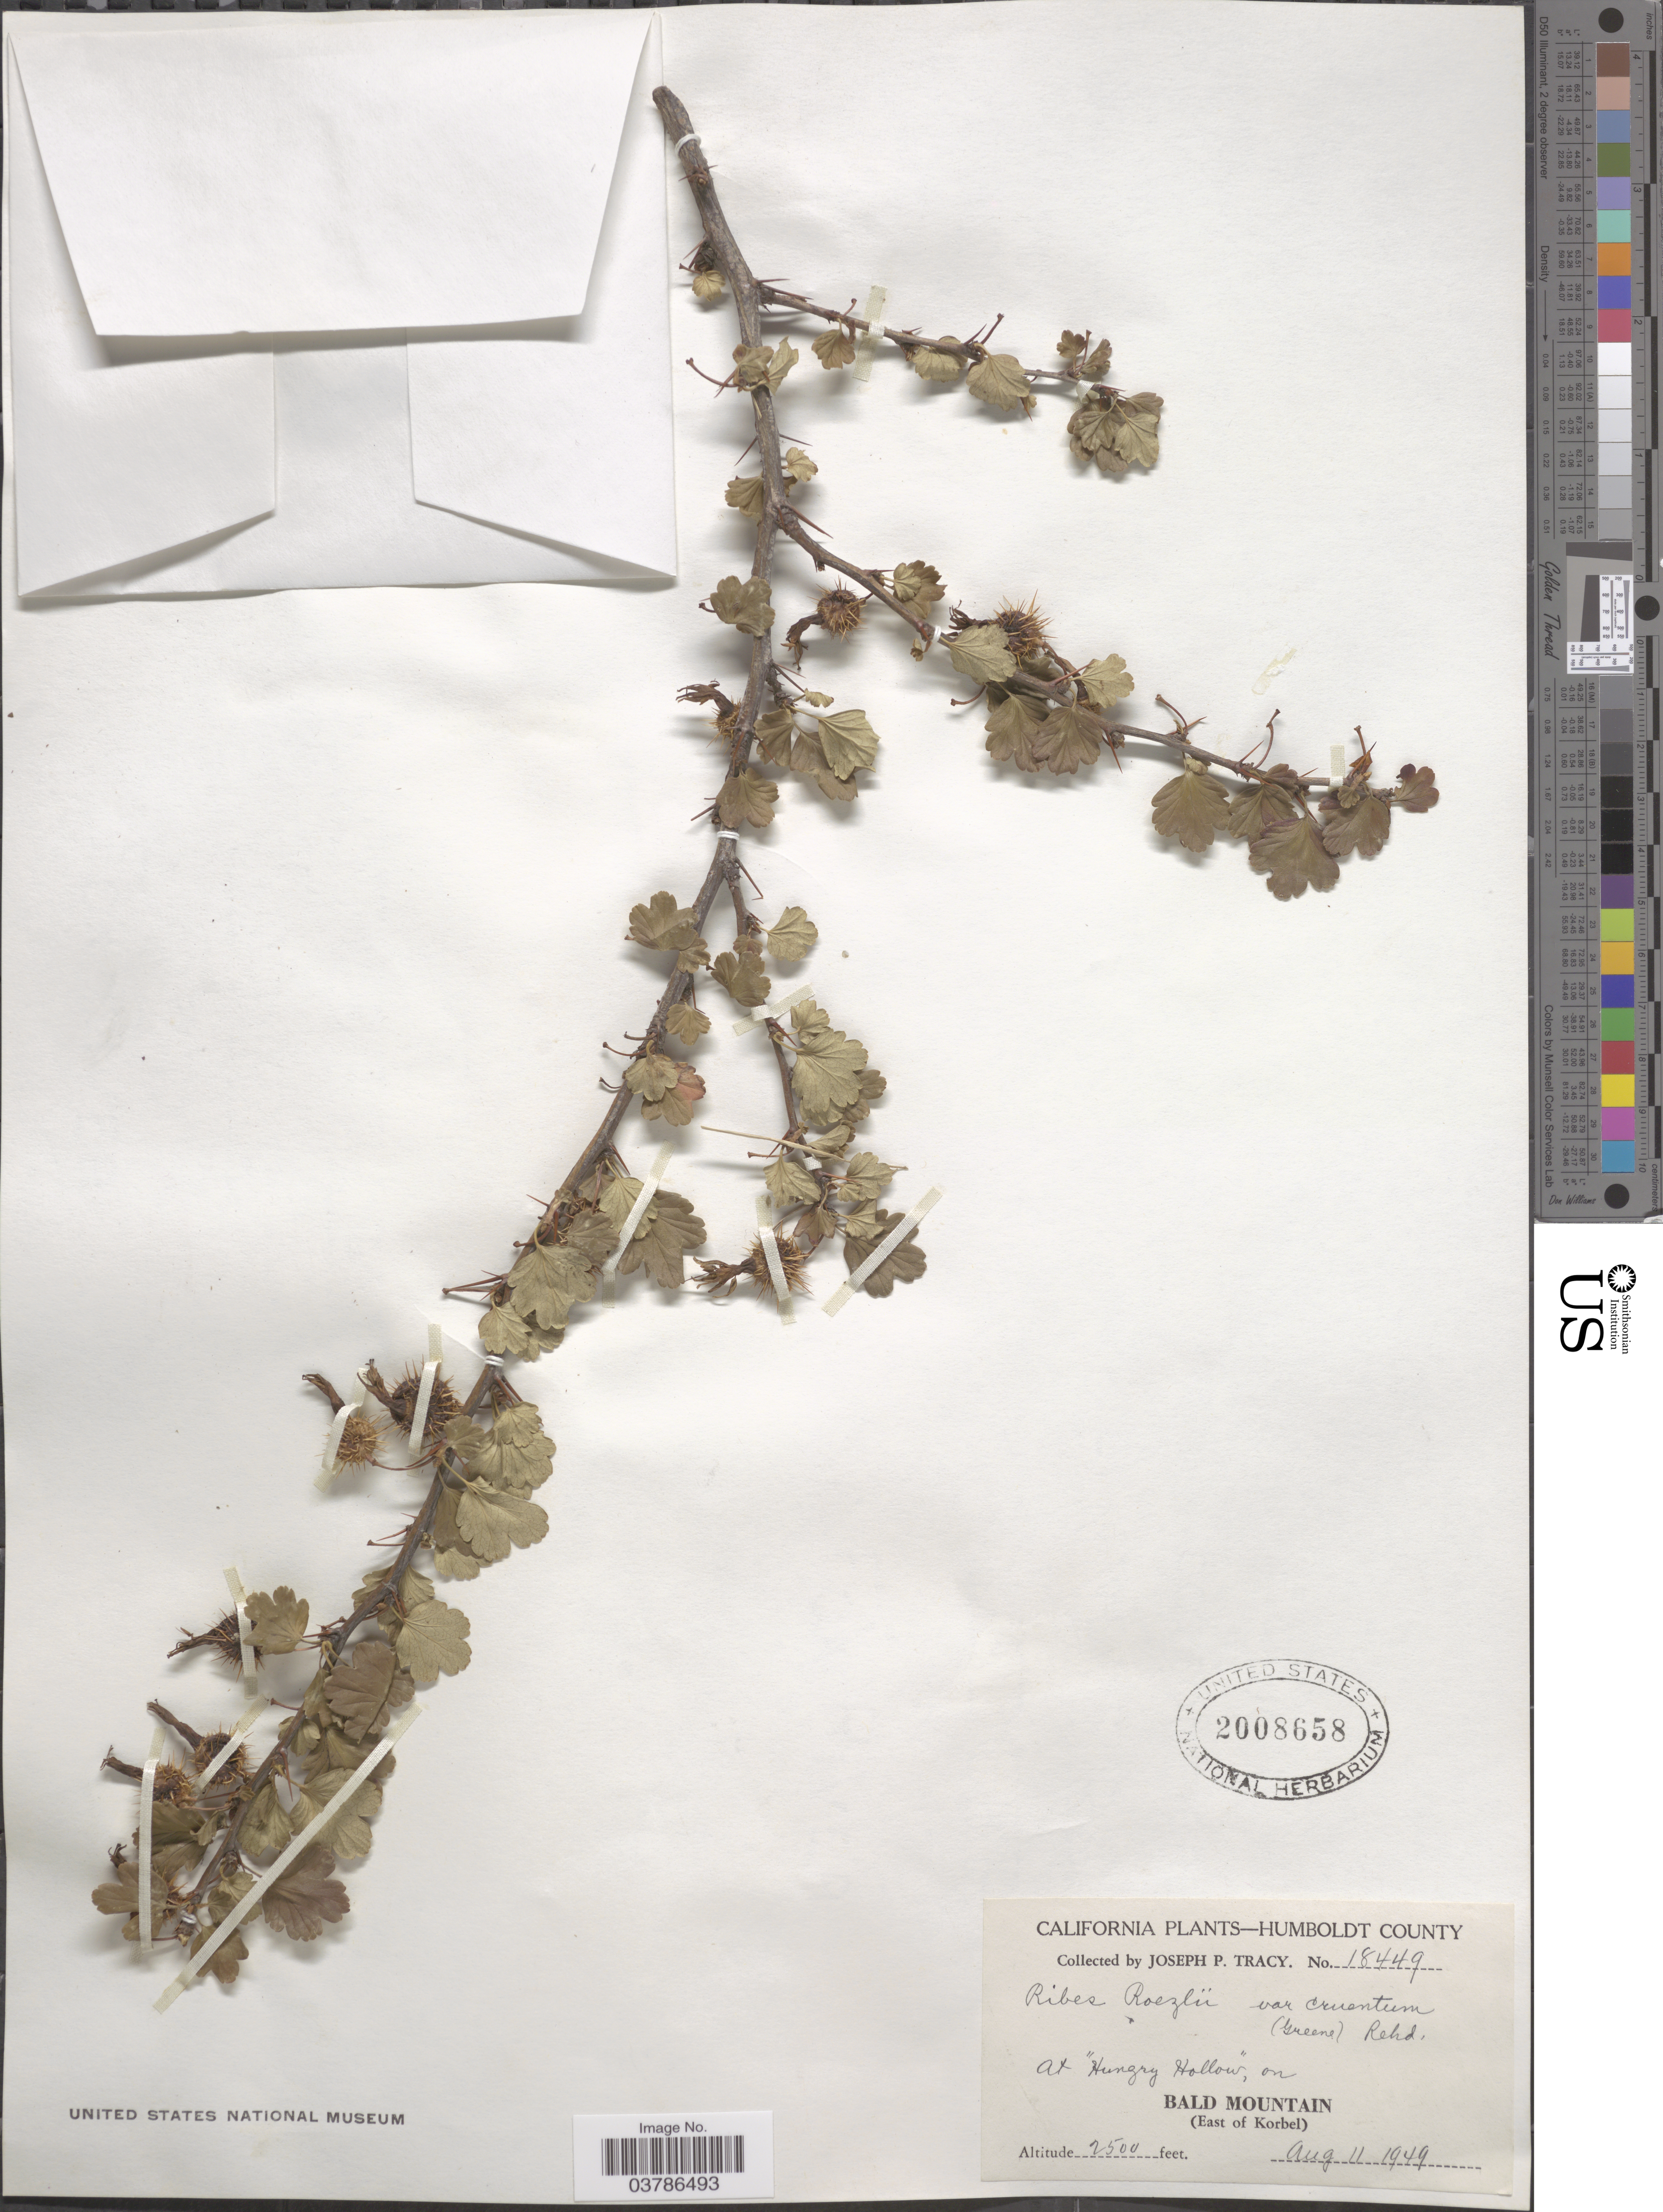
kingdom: Plantae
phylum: Tracheophyta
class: Magnoliopsida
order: Saxifragales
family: Grossulariaceae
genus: Ribes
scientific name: Ribes roezlii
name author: Regel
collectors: J. Tracy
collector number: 18449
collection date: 1949-08-11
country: United States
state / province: California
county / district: Humboldt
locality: Humboldt County. At "Hungry Hollow" on Bald Mountain. (East of Korbel).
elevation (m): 762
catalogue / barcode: US 2008658